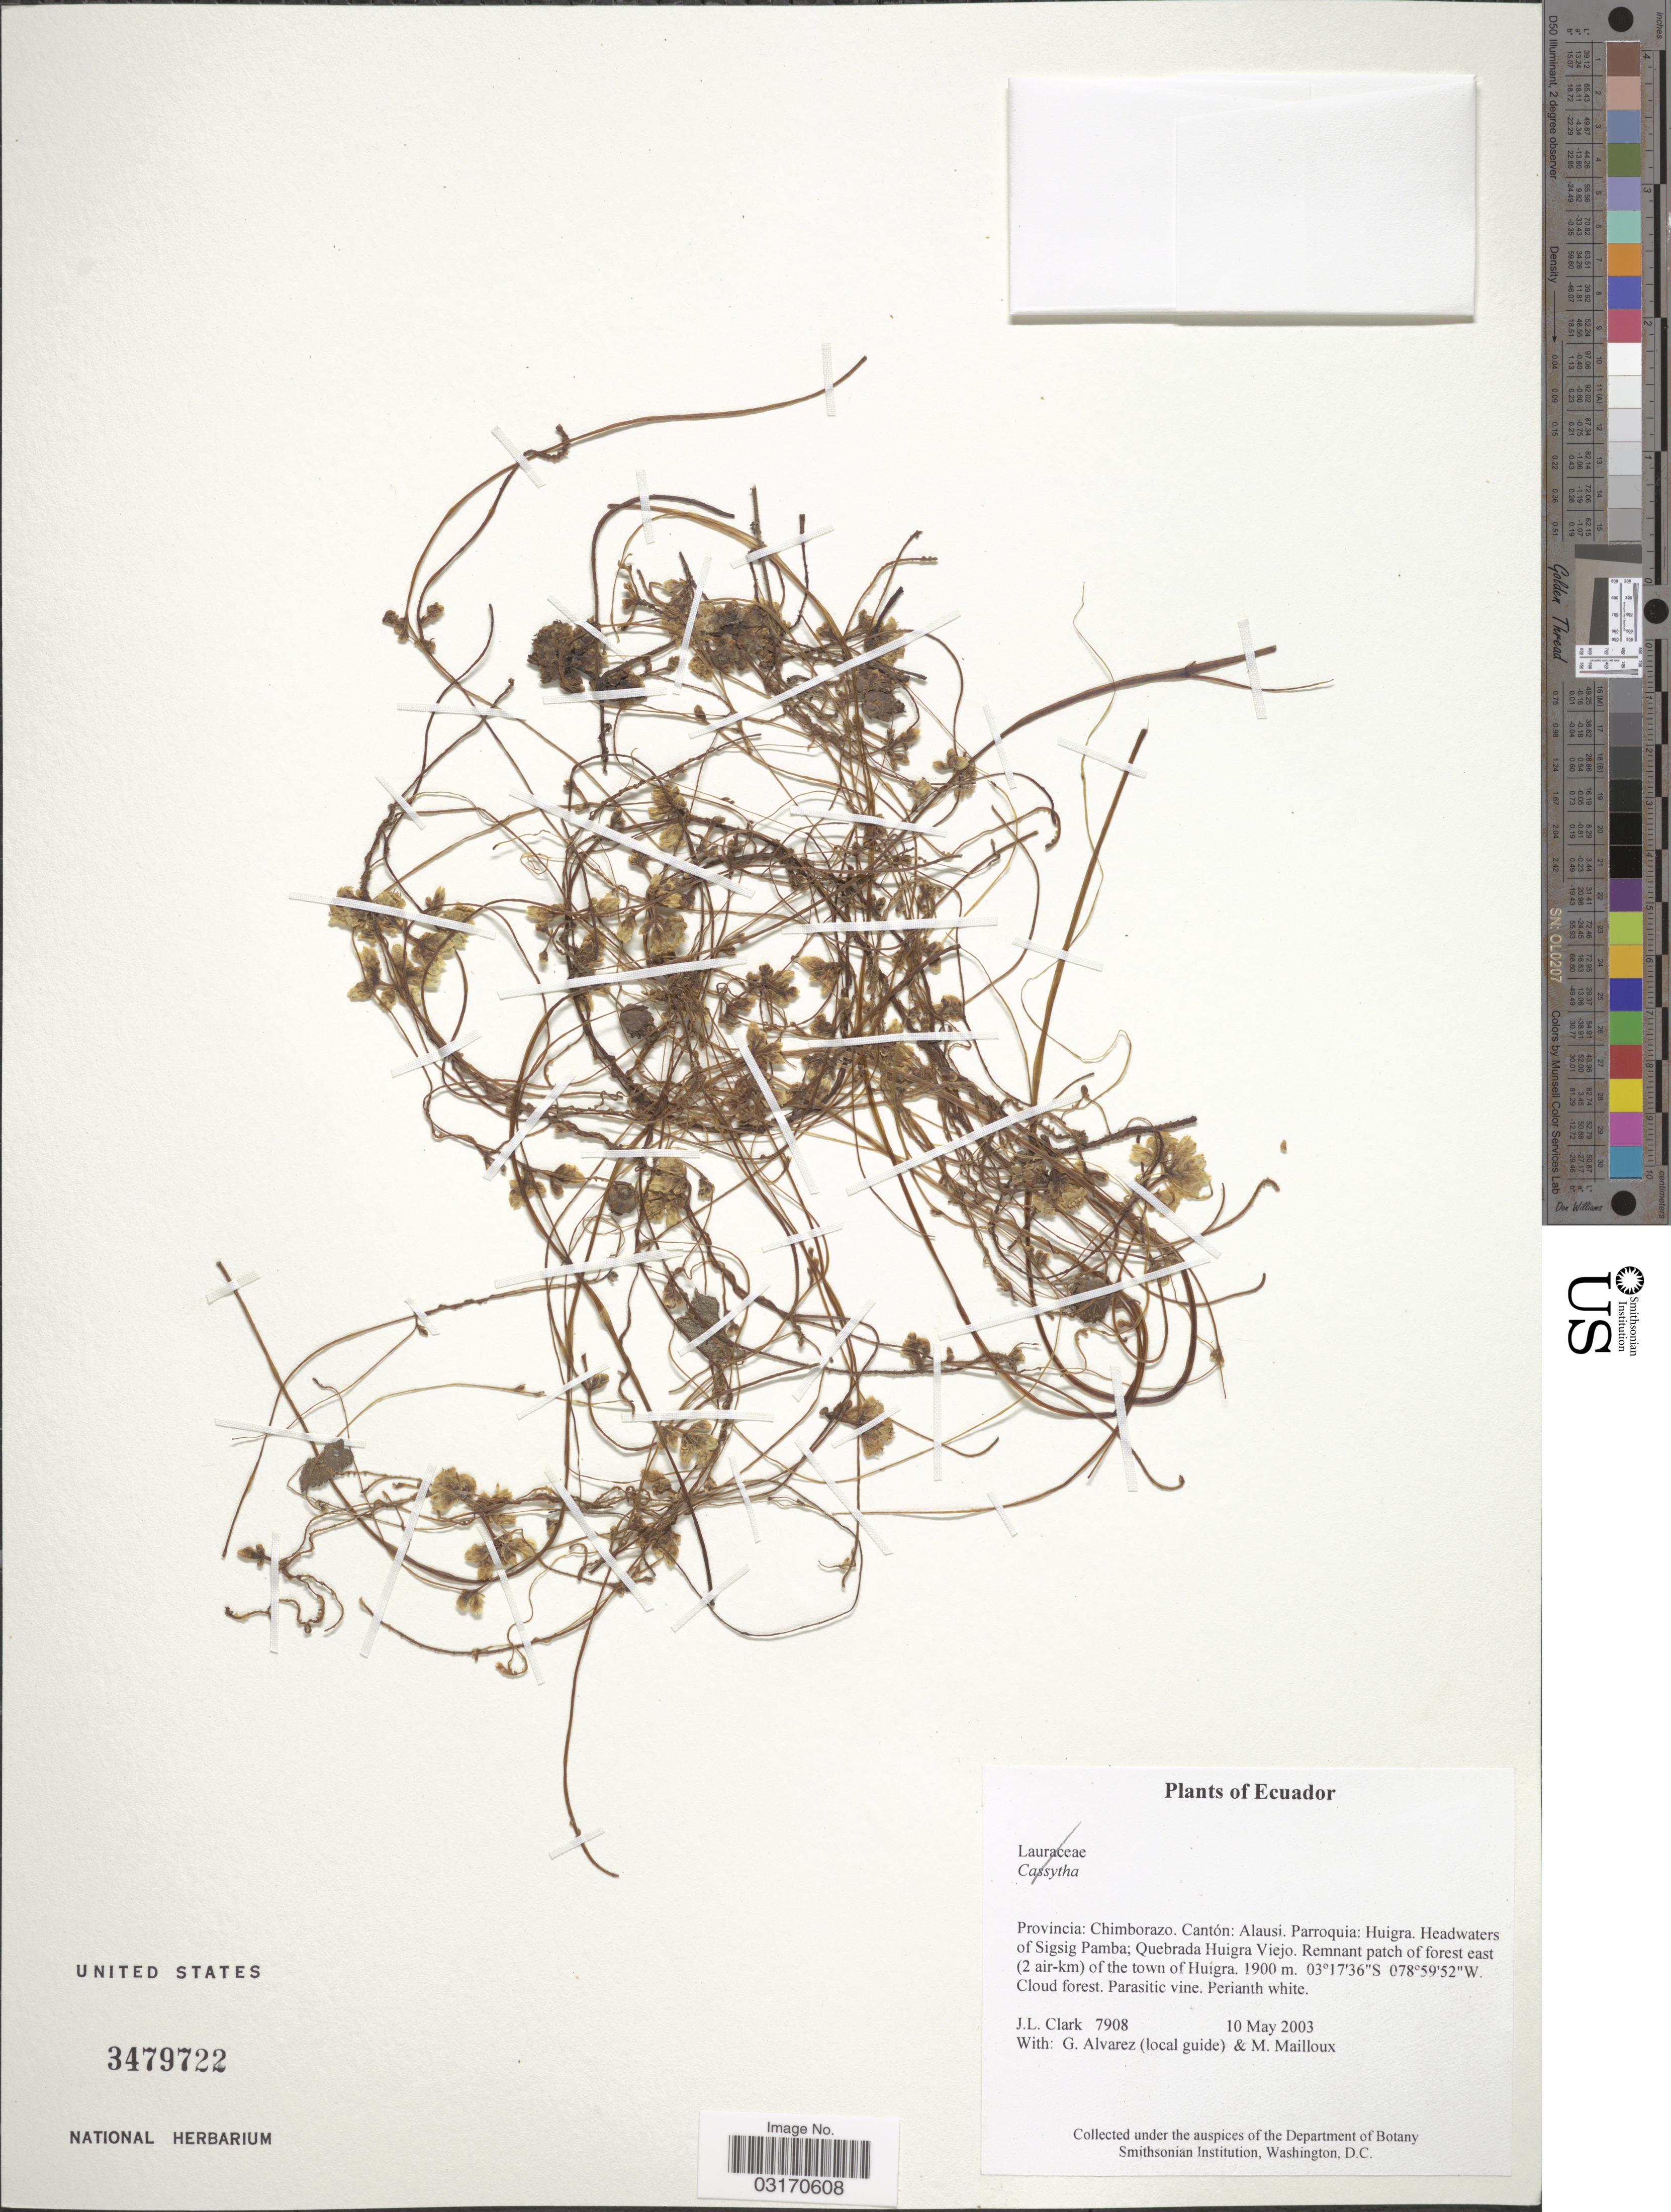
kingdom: Plantae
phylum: Tracheophyta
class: Magnoliopsida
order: Solanales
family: Convolvulaceae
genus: Cuscuta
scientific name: Cuscuta sp.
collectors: J. L. Clark, G. Alvarez & M. Mailoux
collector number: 7908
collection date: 2003-05-10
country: Ecuador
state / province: Chimborazo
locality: Provincia: Chimborazo. Cantón: Alausi. Parroquia: Huigra. Headwaters of Sigsig Pamba; Quebrada Huigra Viejo. Remnant patch of forest east (2 air-km) of the town of Huigra.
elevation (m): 1900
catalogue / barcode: US 3479722